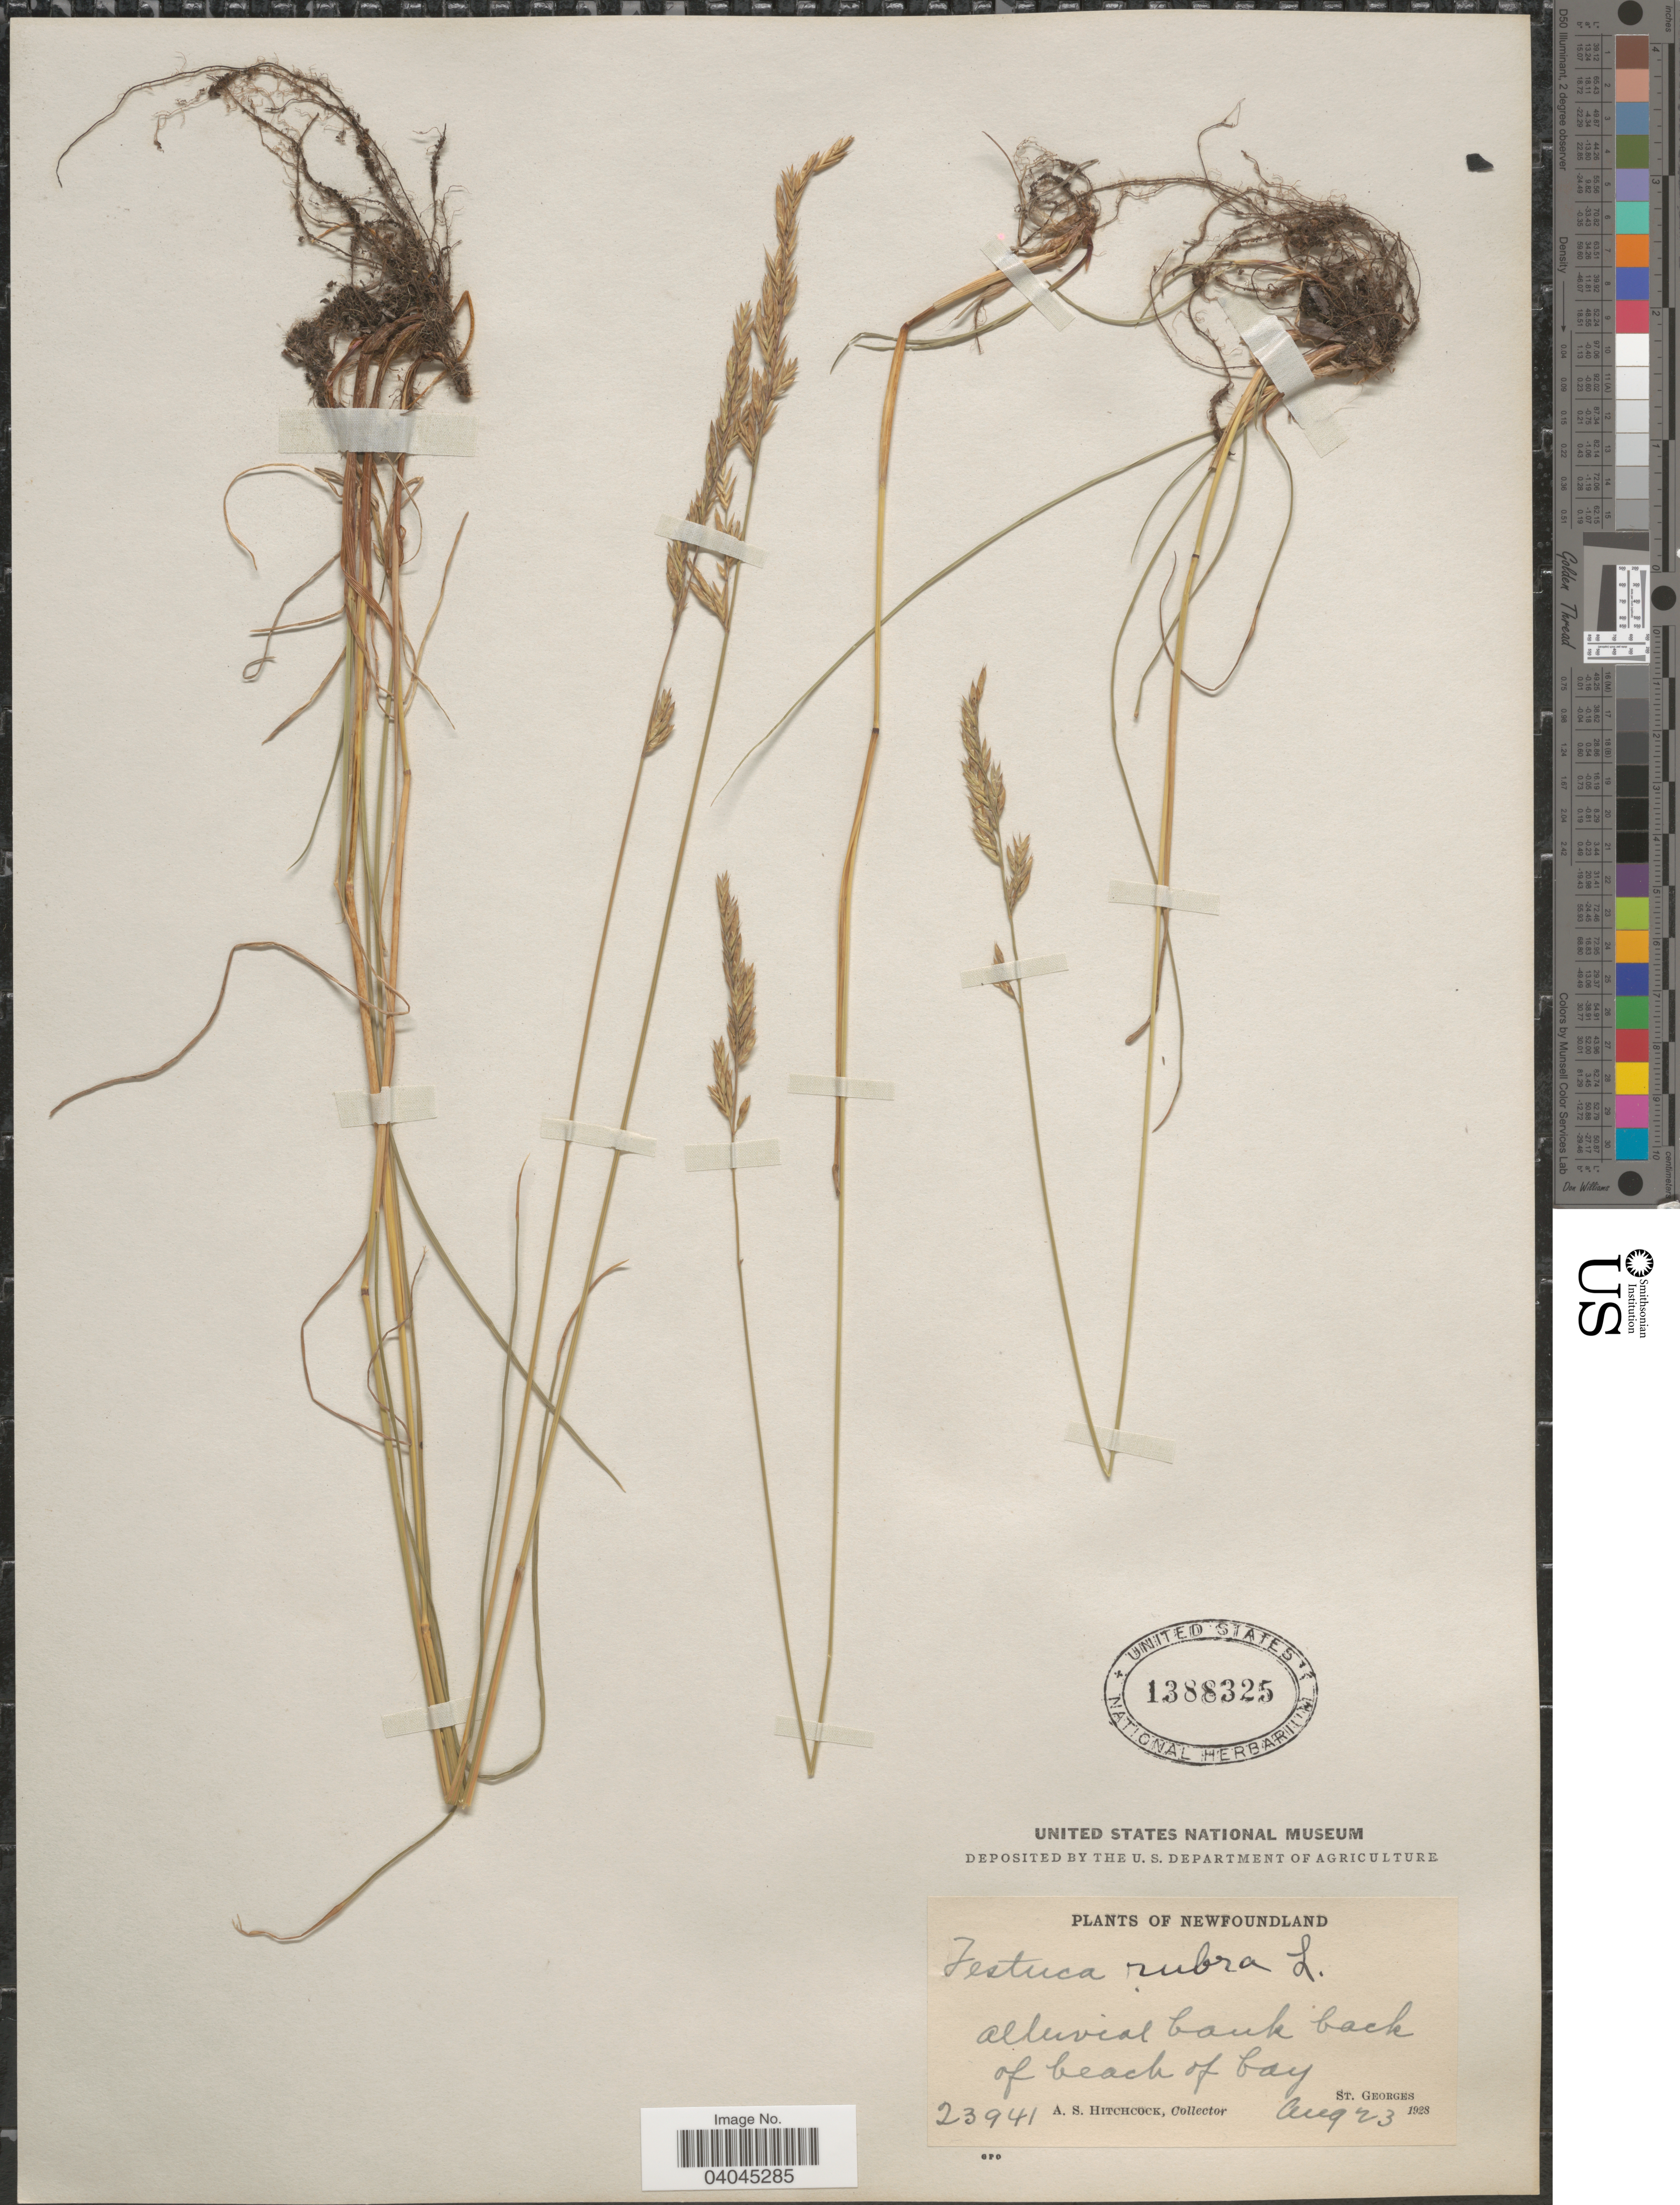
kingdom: Plantae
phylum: Tracheophyta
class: Liliopsida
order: Poales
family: Poaceae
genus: Festuca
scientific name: Festuca rubra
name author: L.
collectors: A. S. Hitchcock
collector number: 23941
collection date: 1928-08-23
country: Canada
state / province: Newfoundland and Labrador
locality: Alluvial bank back of beach of bay. St. Georges.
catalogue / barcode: US 1388325